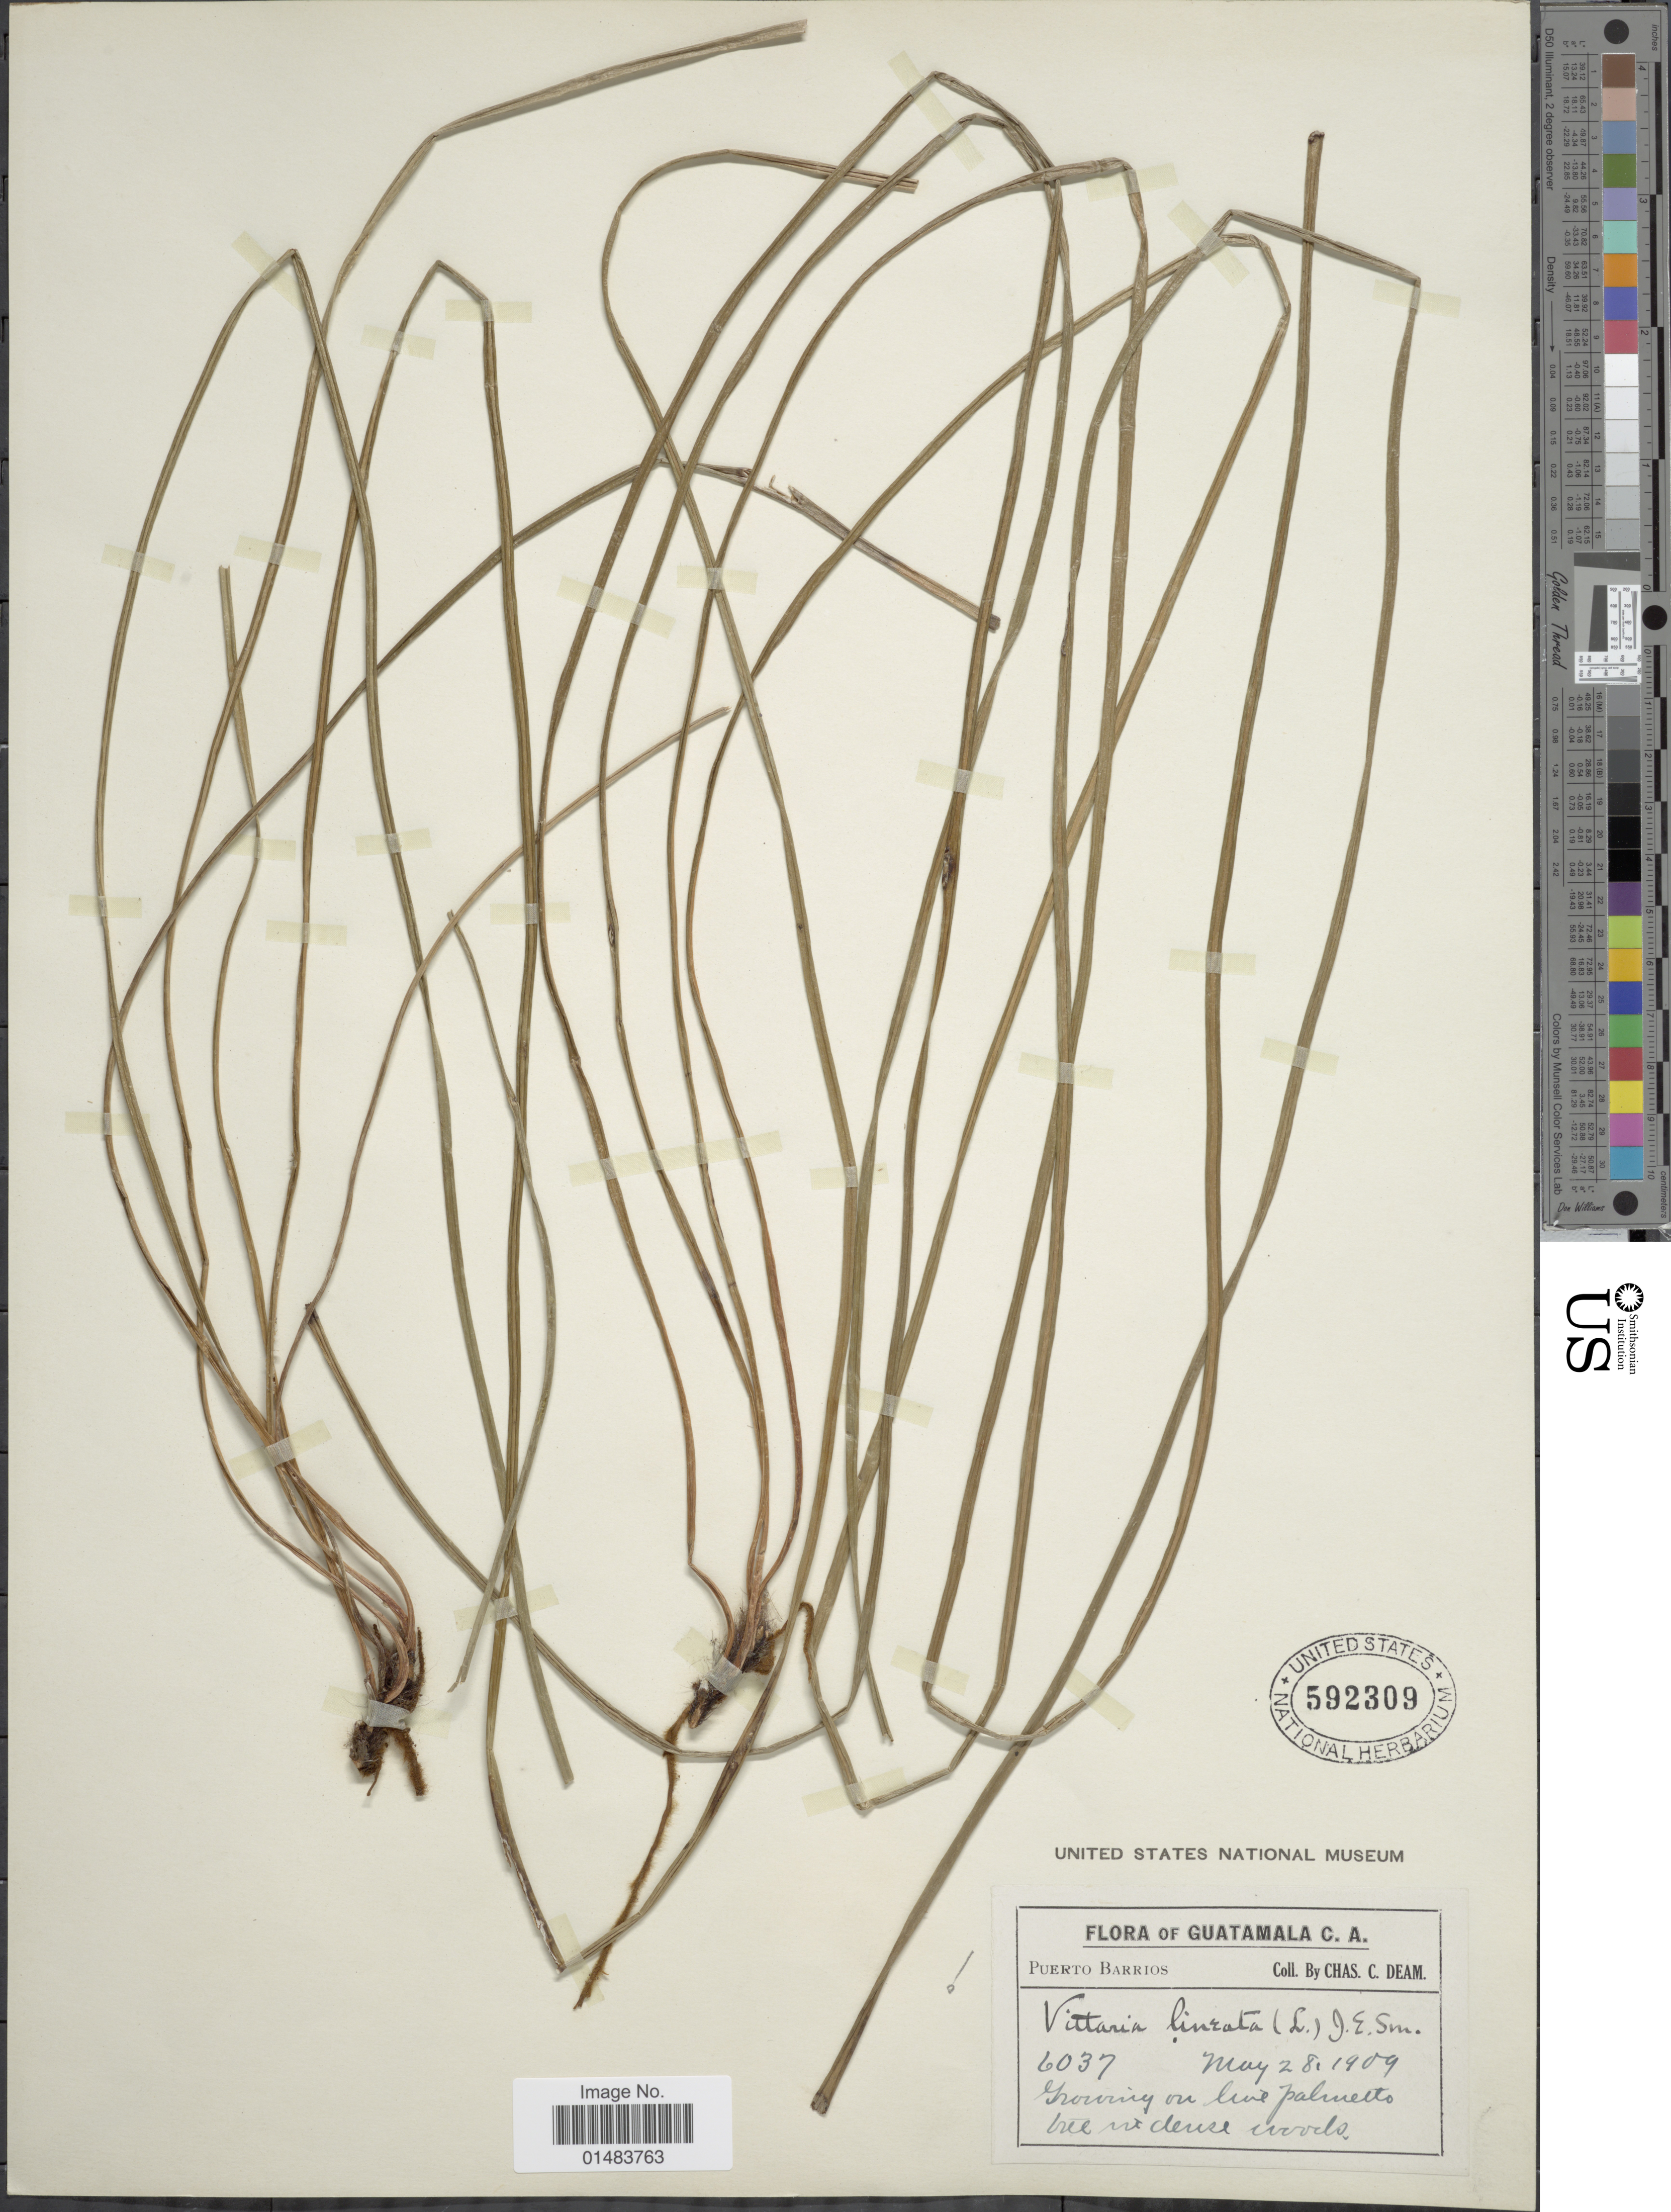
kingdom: Plantae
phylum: Tracheophyta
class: Polypodiopsida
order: Polypodiales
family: Pteridaceae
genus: Vittaria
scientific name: Vittaria lineata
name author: (L.) Sm.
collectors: C. C. Deam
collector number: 6037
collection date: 1909-05-28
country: Guatemala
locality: Flora of Guatemala, Growing on live palmetto tree in dense woods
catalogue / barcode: US 592309